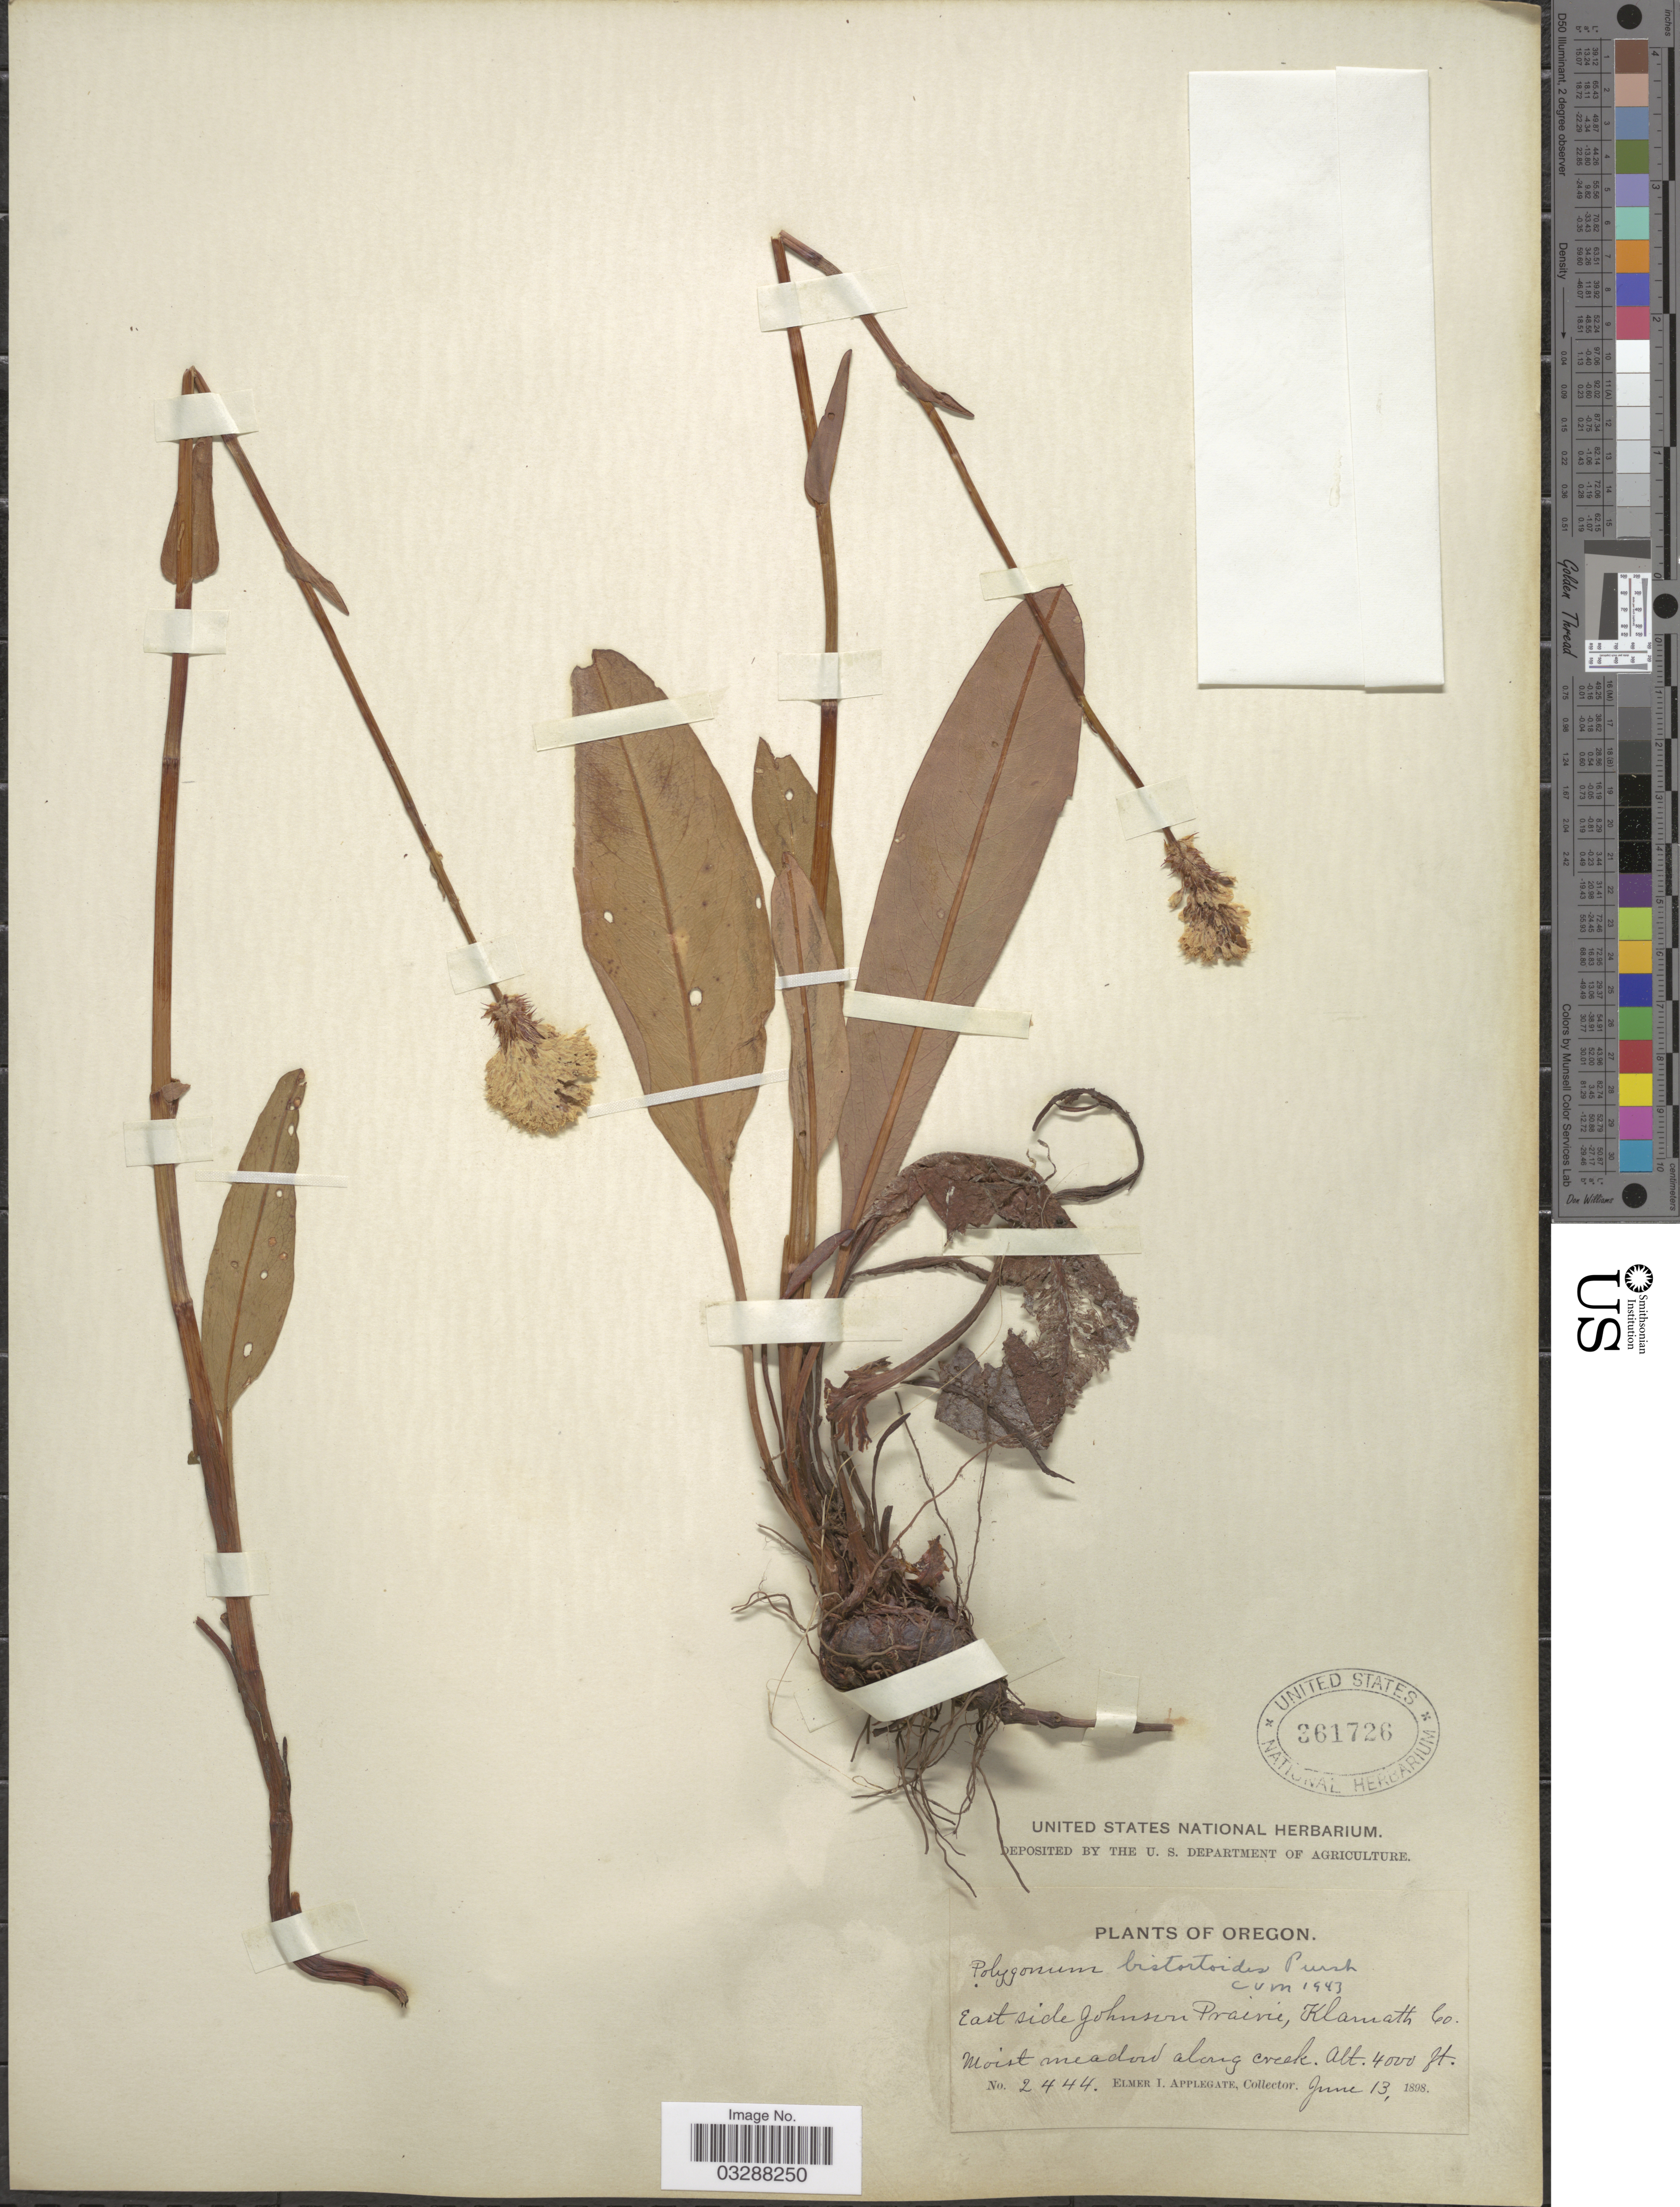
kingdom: Plantae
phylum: Tracheophyta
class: Magnoliopsida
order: Caryophyllales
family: Polygonaceae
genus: Bistorta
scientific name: Bistorta bistortoides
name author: (Pursh) Small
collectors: E. I. Applegate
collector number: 2444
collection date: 1898-06-13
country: United States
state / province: Oregon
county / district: Klamath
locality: East side Johnson Prairie, Klamath Co.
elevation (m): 1219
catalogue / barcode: US 361726